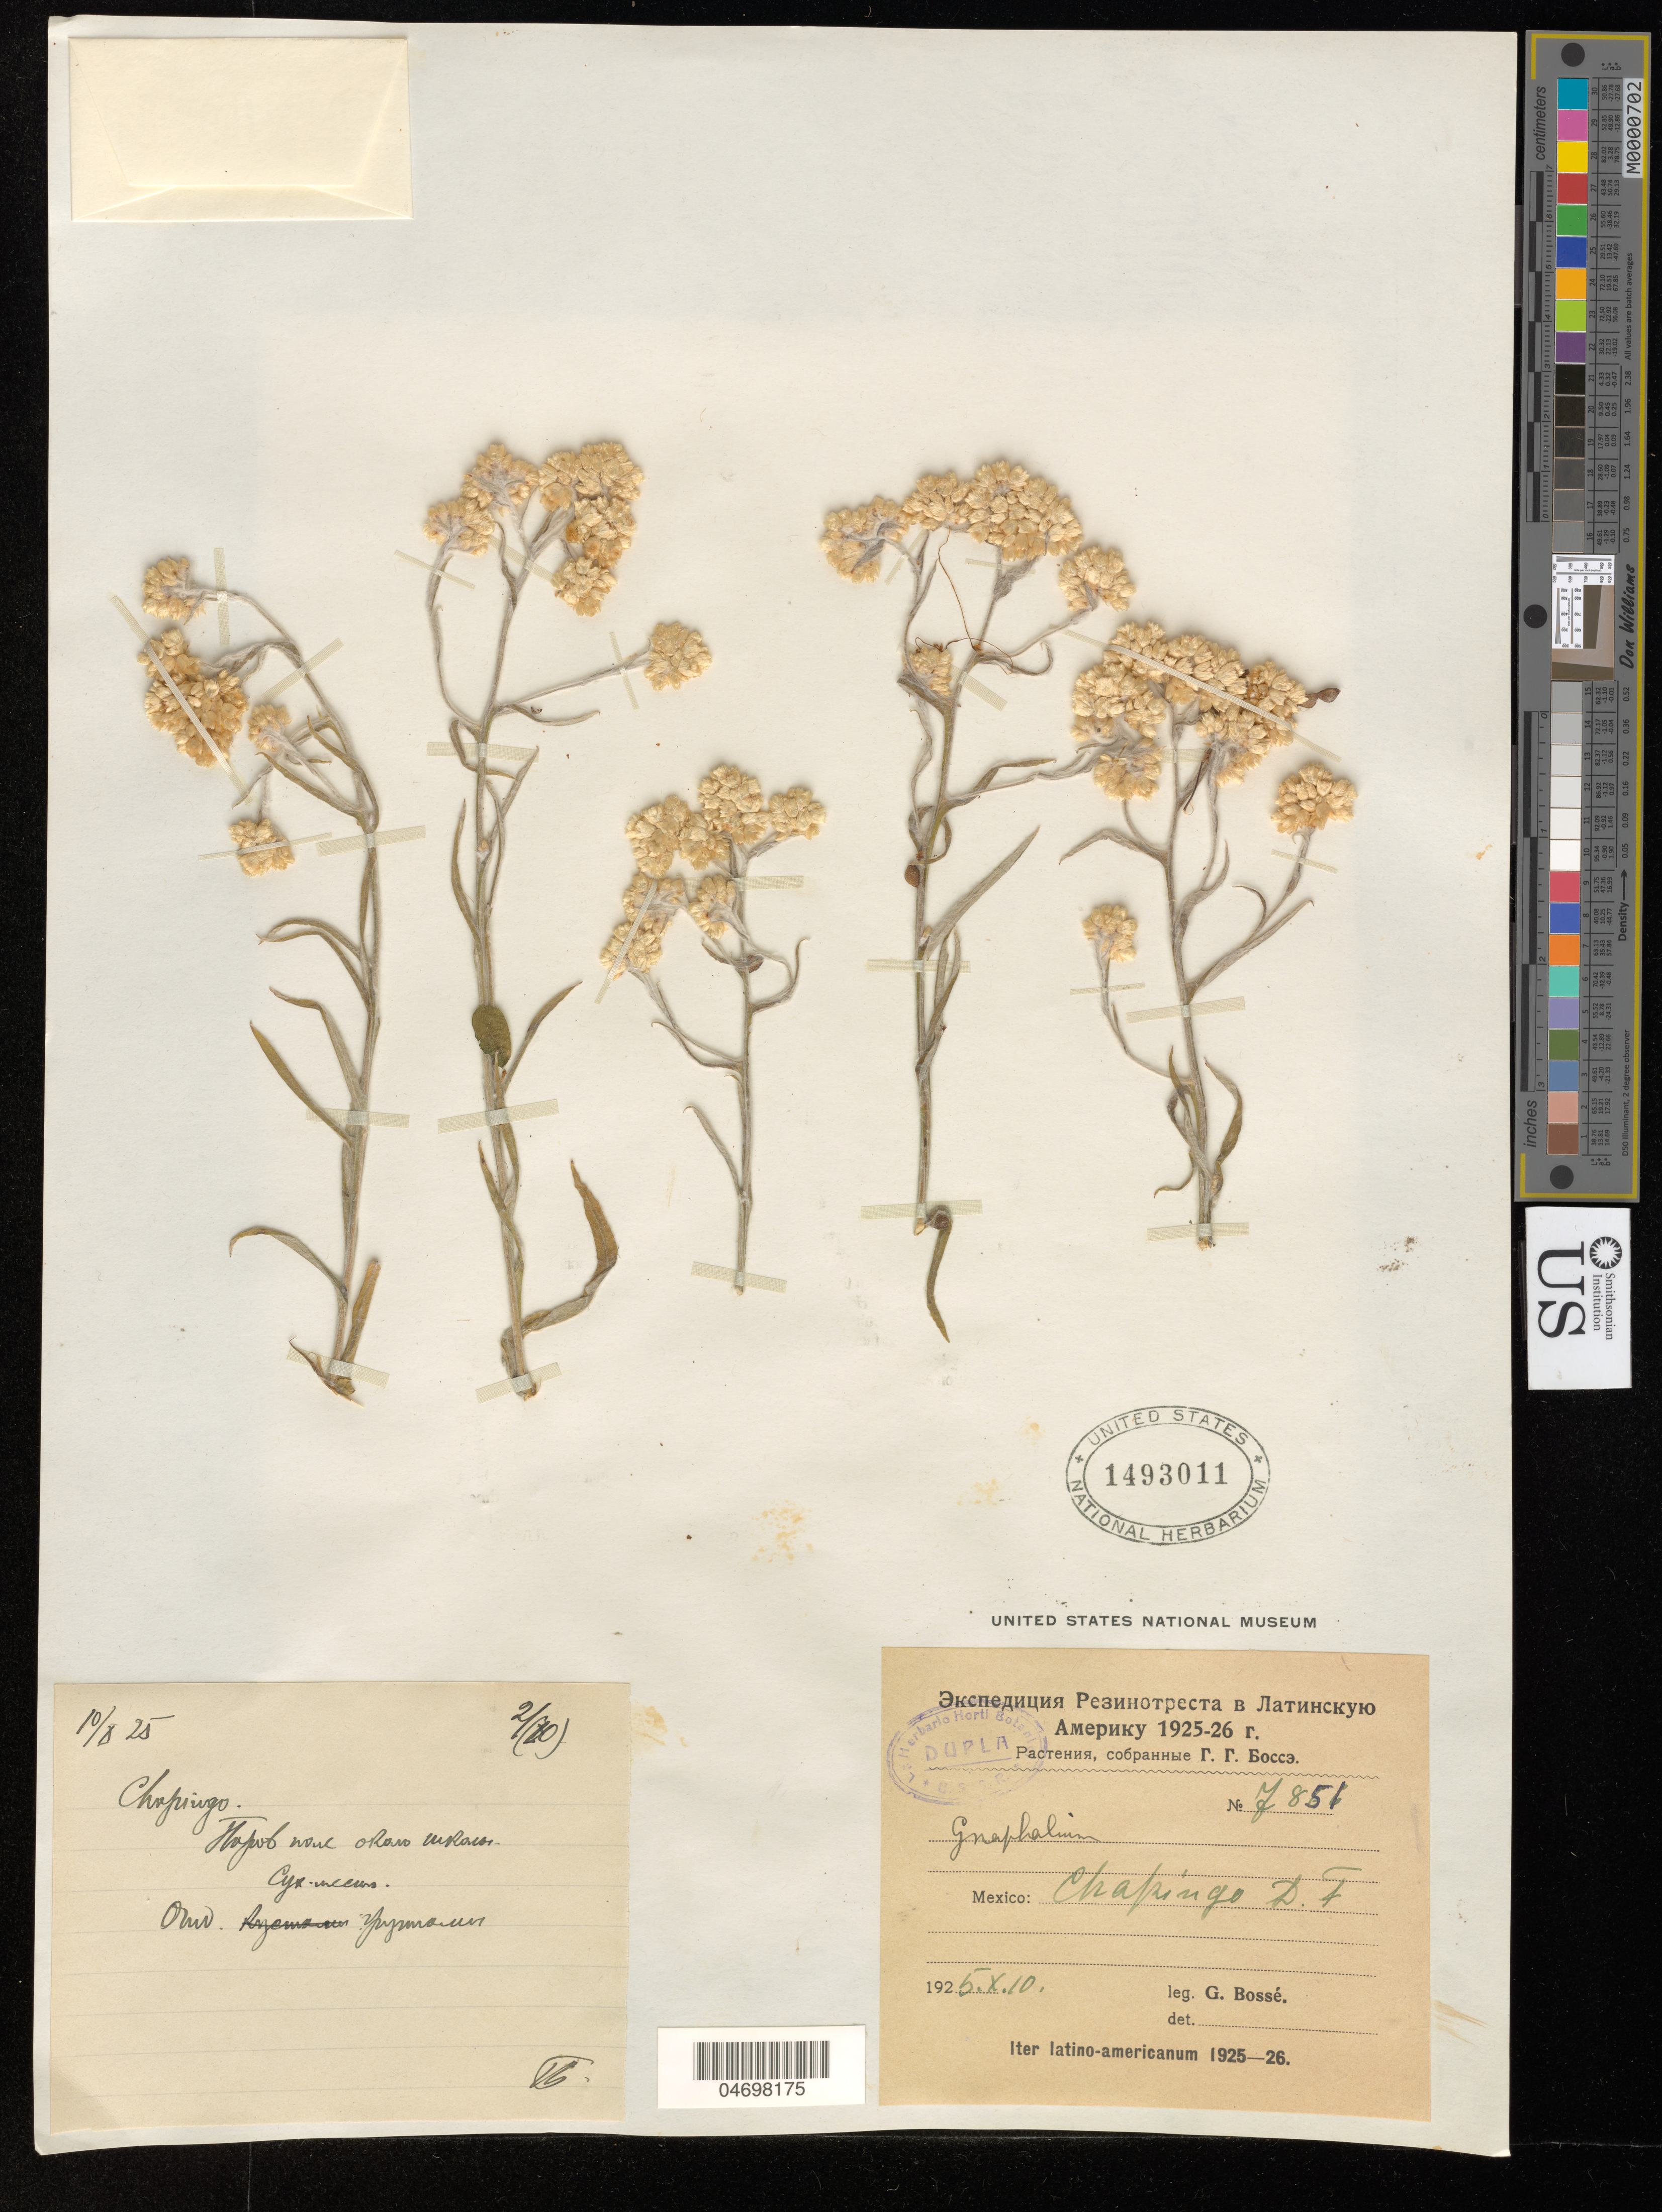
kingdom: Plantae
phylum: Tracheophyta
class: Magnoliopsida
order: Asterales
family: Asteraceae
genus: Gnaphalium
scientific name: Gnaphalium sp.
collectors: G. Bossé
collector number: F 851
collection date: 1925-10-10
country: Mexico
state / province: Distrito Federal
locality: Chapingo, D. F.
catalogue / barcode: US 1493011